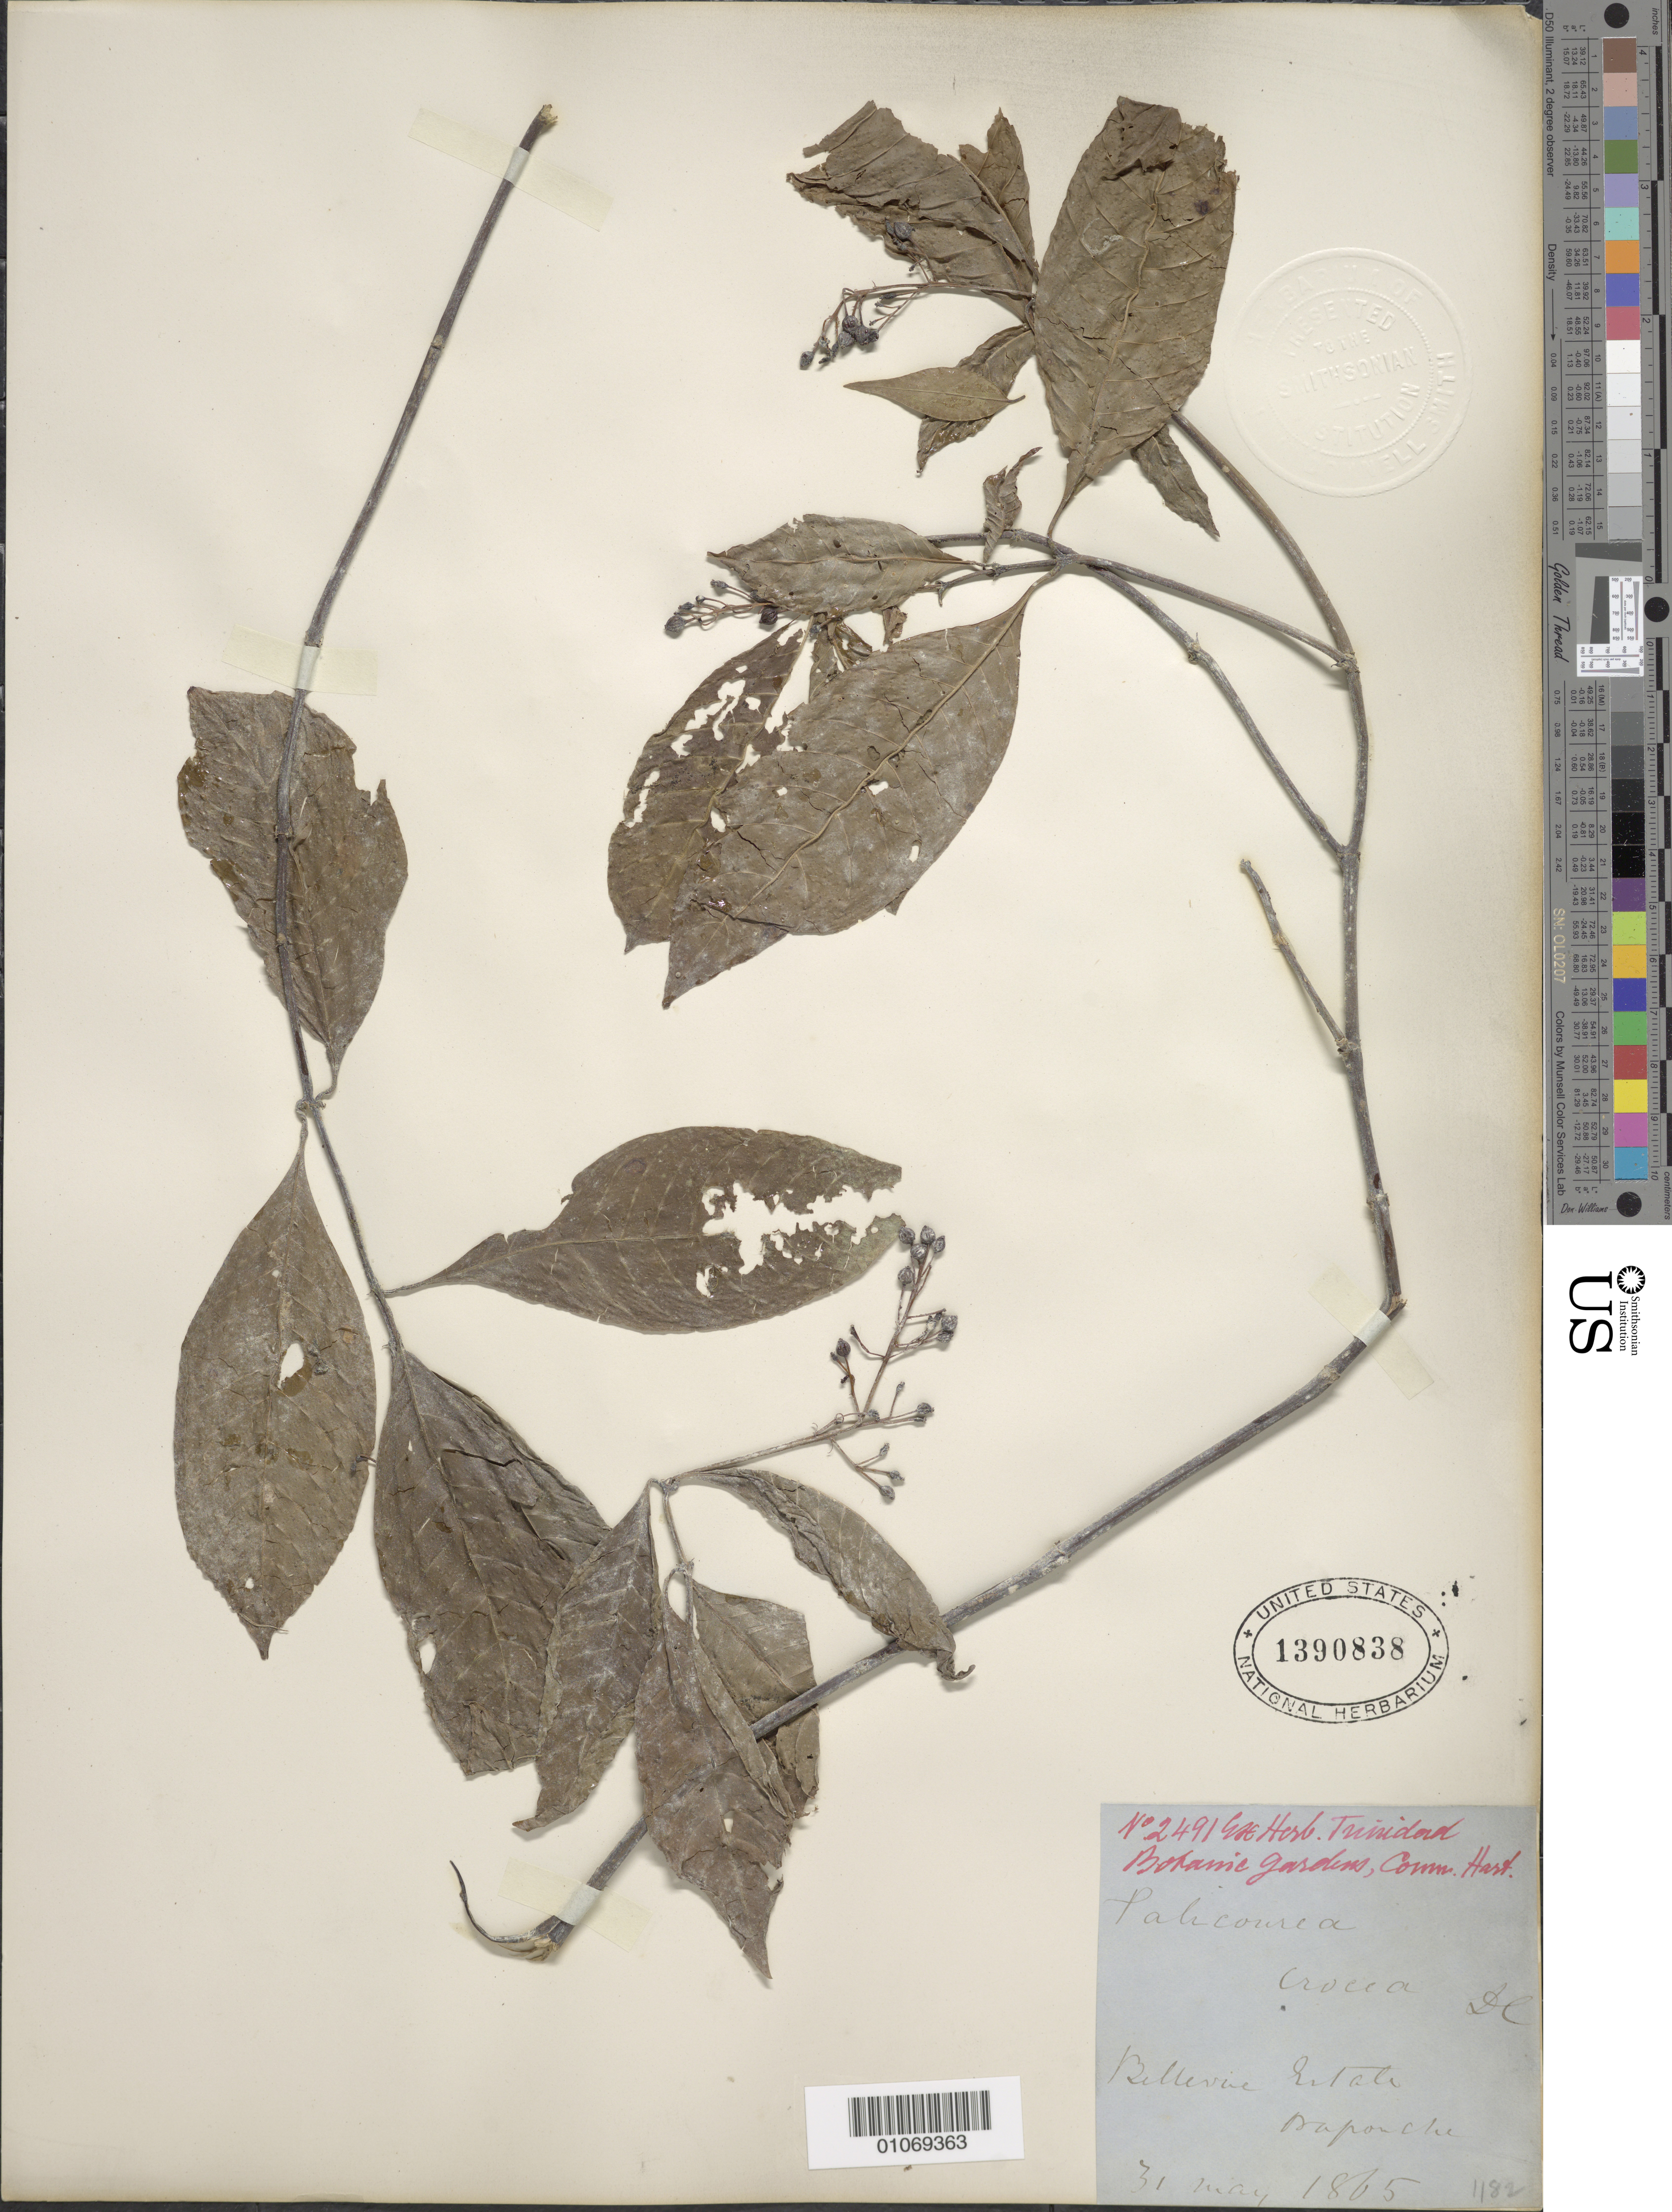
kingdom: Plantae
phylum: Tracheophyta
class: Magnoliopsida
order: Gentianales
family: Rubiaceae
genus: Palicourea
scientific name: Palicourea crocea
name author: (Sw.) Schult.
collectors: Botanic Gardens Herbarium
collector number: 2491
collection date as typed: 31 May 1865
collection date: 1865-05-31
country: Trinidad and Tobago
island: Trinidad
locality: Bellevue Estate.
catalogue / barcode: US 1390838